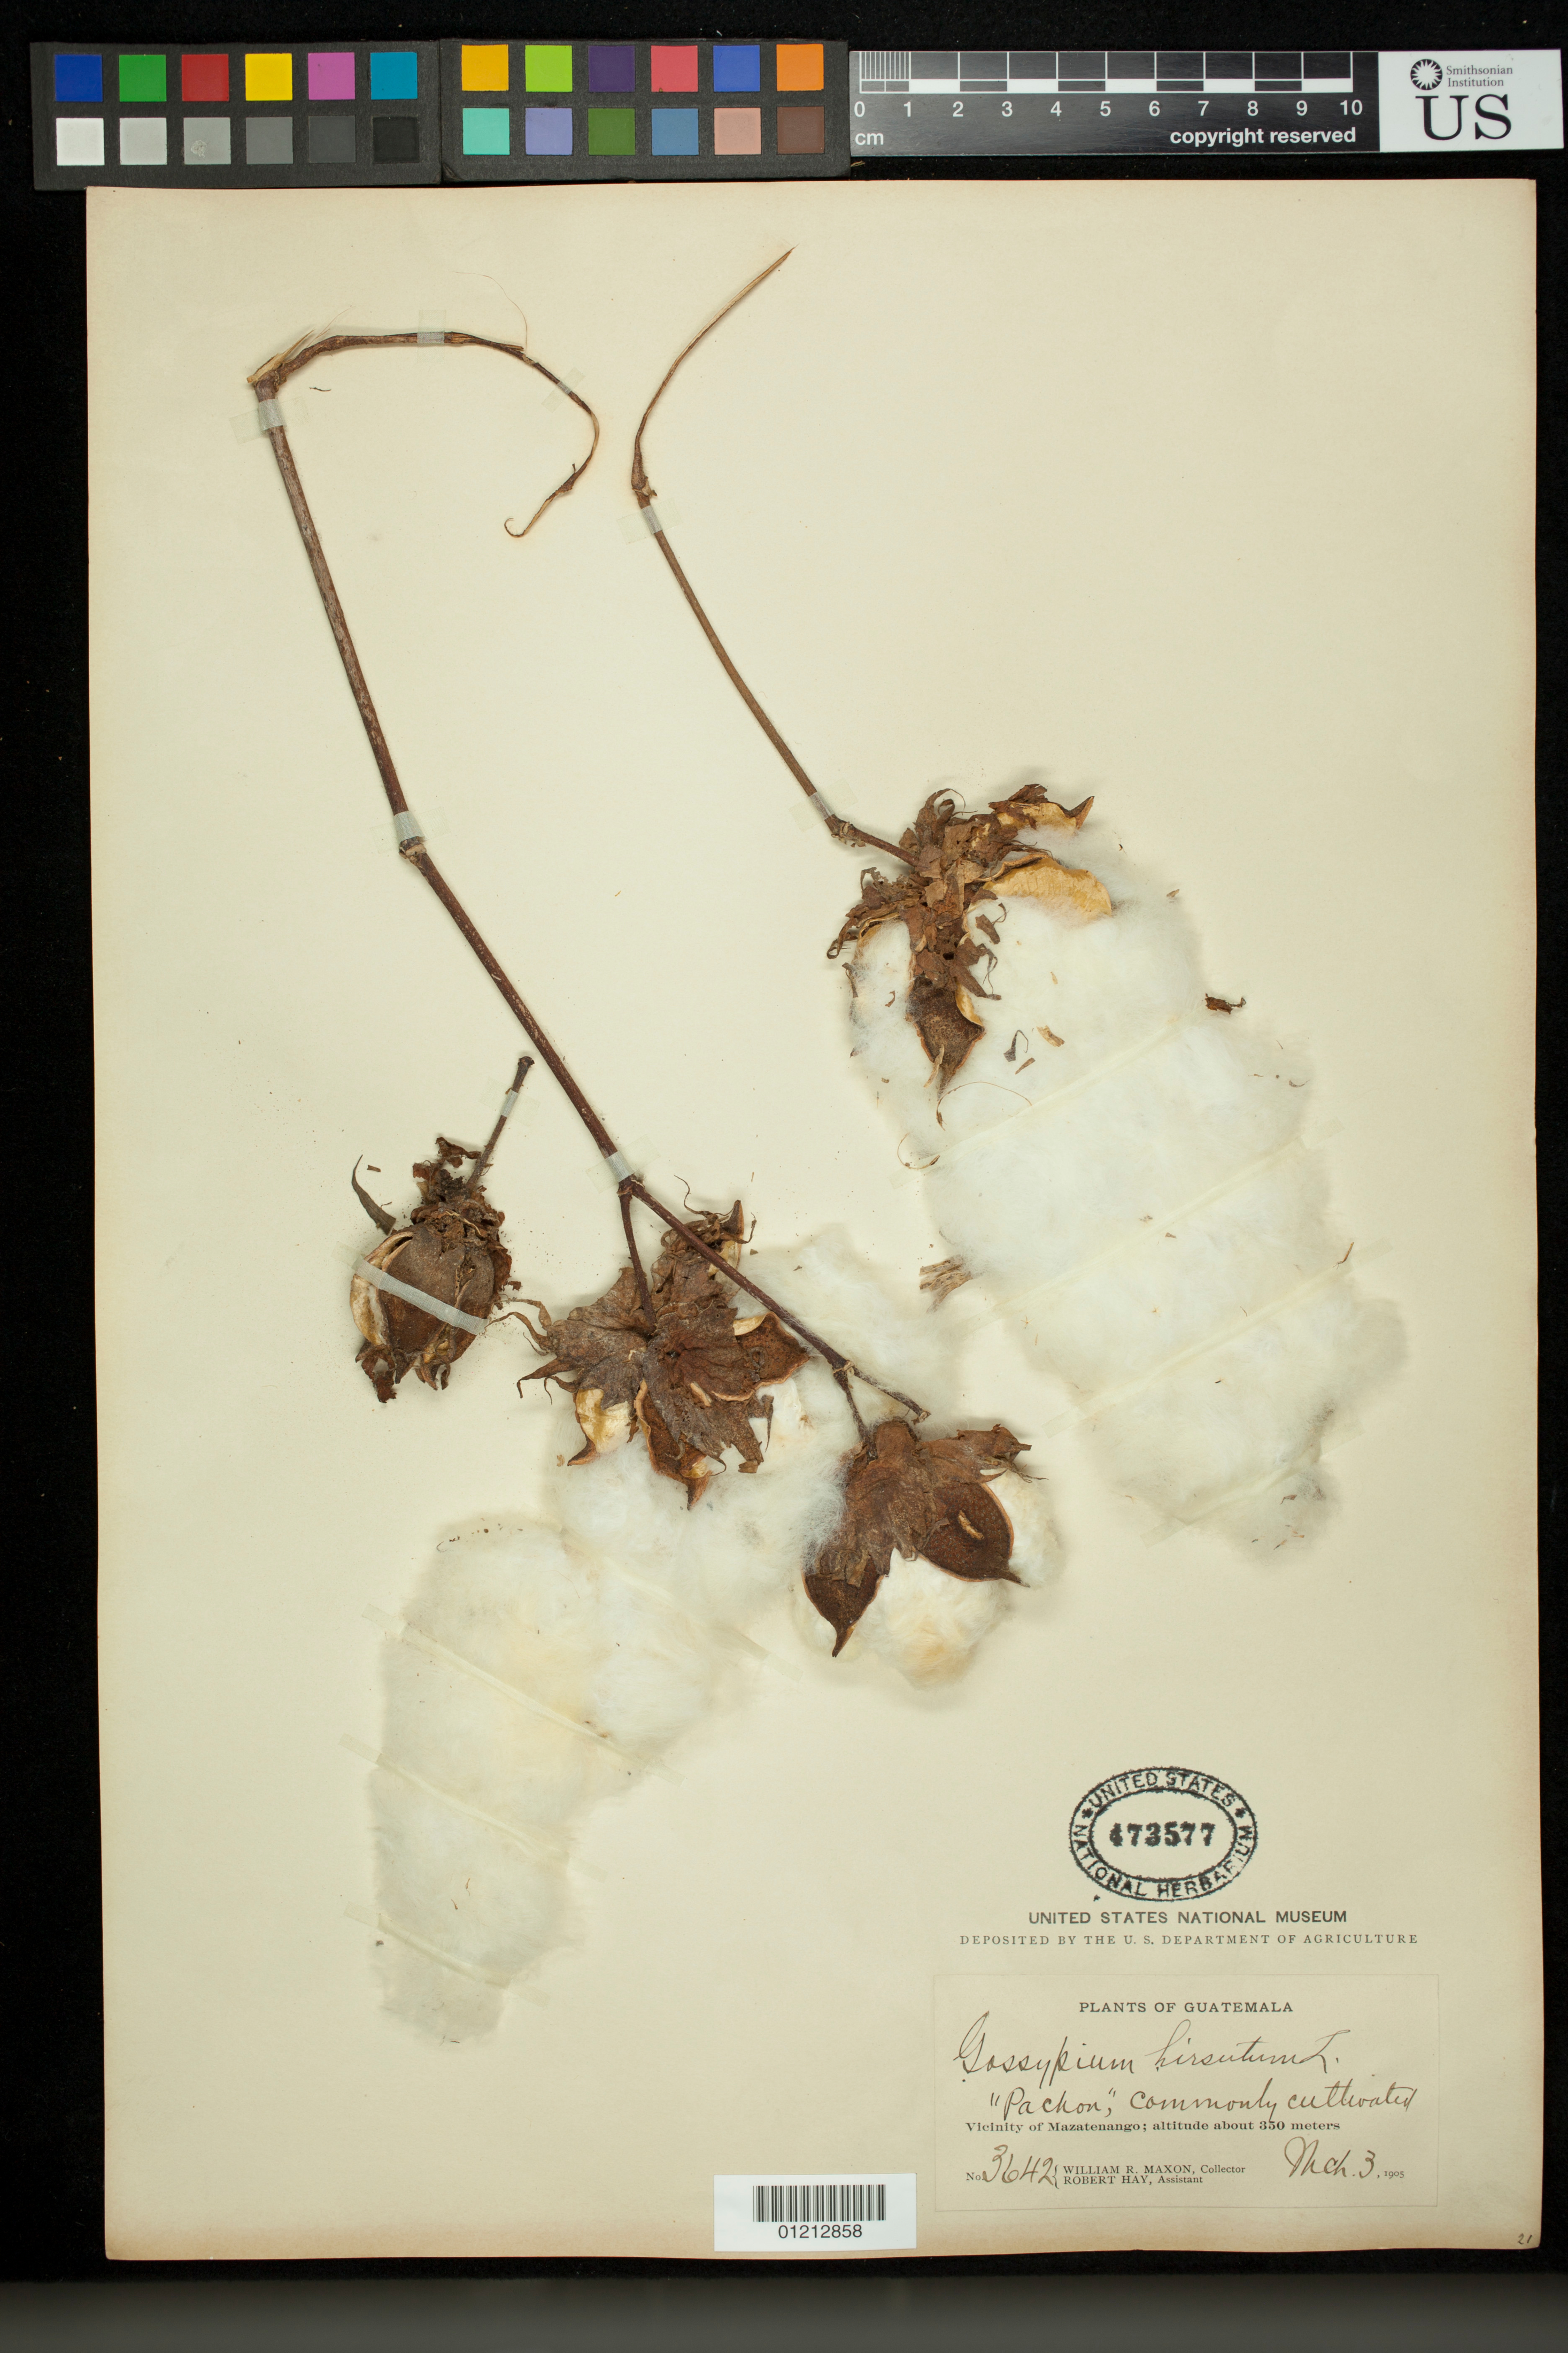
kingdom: Plantae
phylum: Tracheophyta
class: Magnoliopsida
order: Malvales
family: Malvaceae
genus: Gossypium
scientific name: Gossypium hirsutum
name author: L.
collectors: W. R. Maxon & R. Hay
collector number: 3642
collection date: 1905-03-03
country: Guatemala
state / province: Suchitepéquez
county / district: Mazatenango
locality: Vicinity of Mazatenango.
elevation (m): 350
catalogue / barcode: US 473577